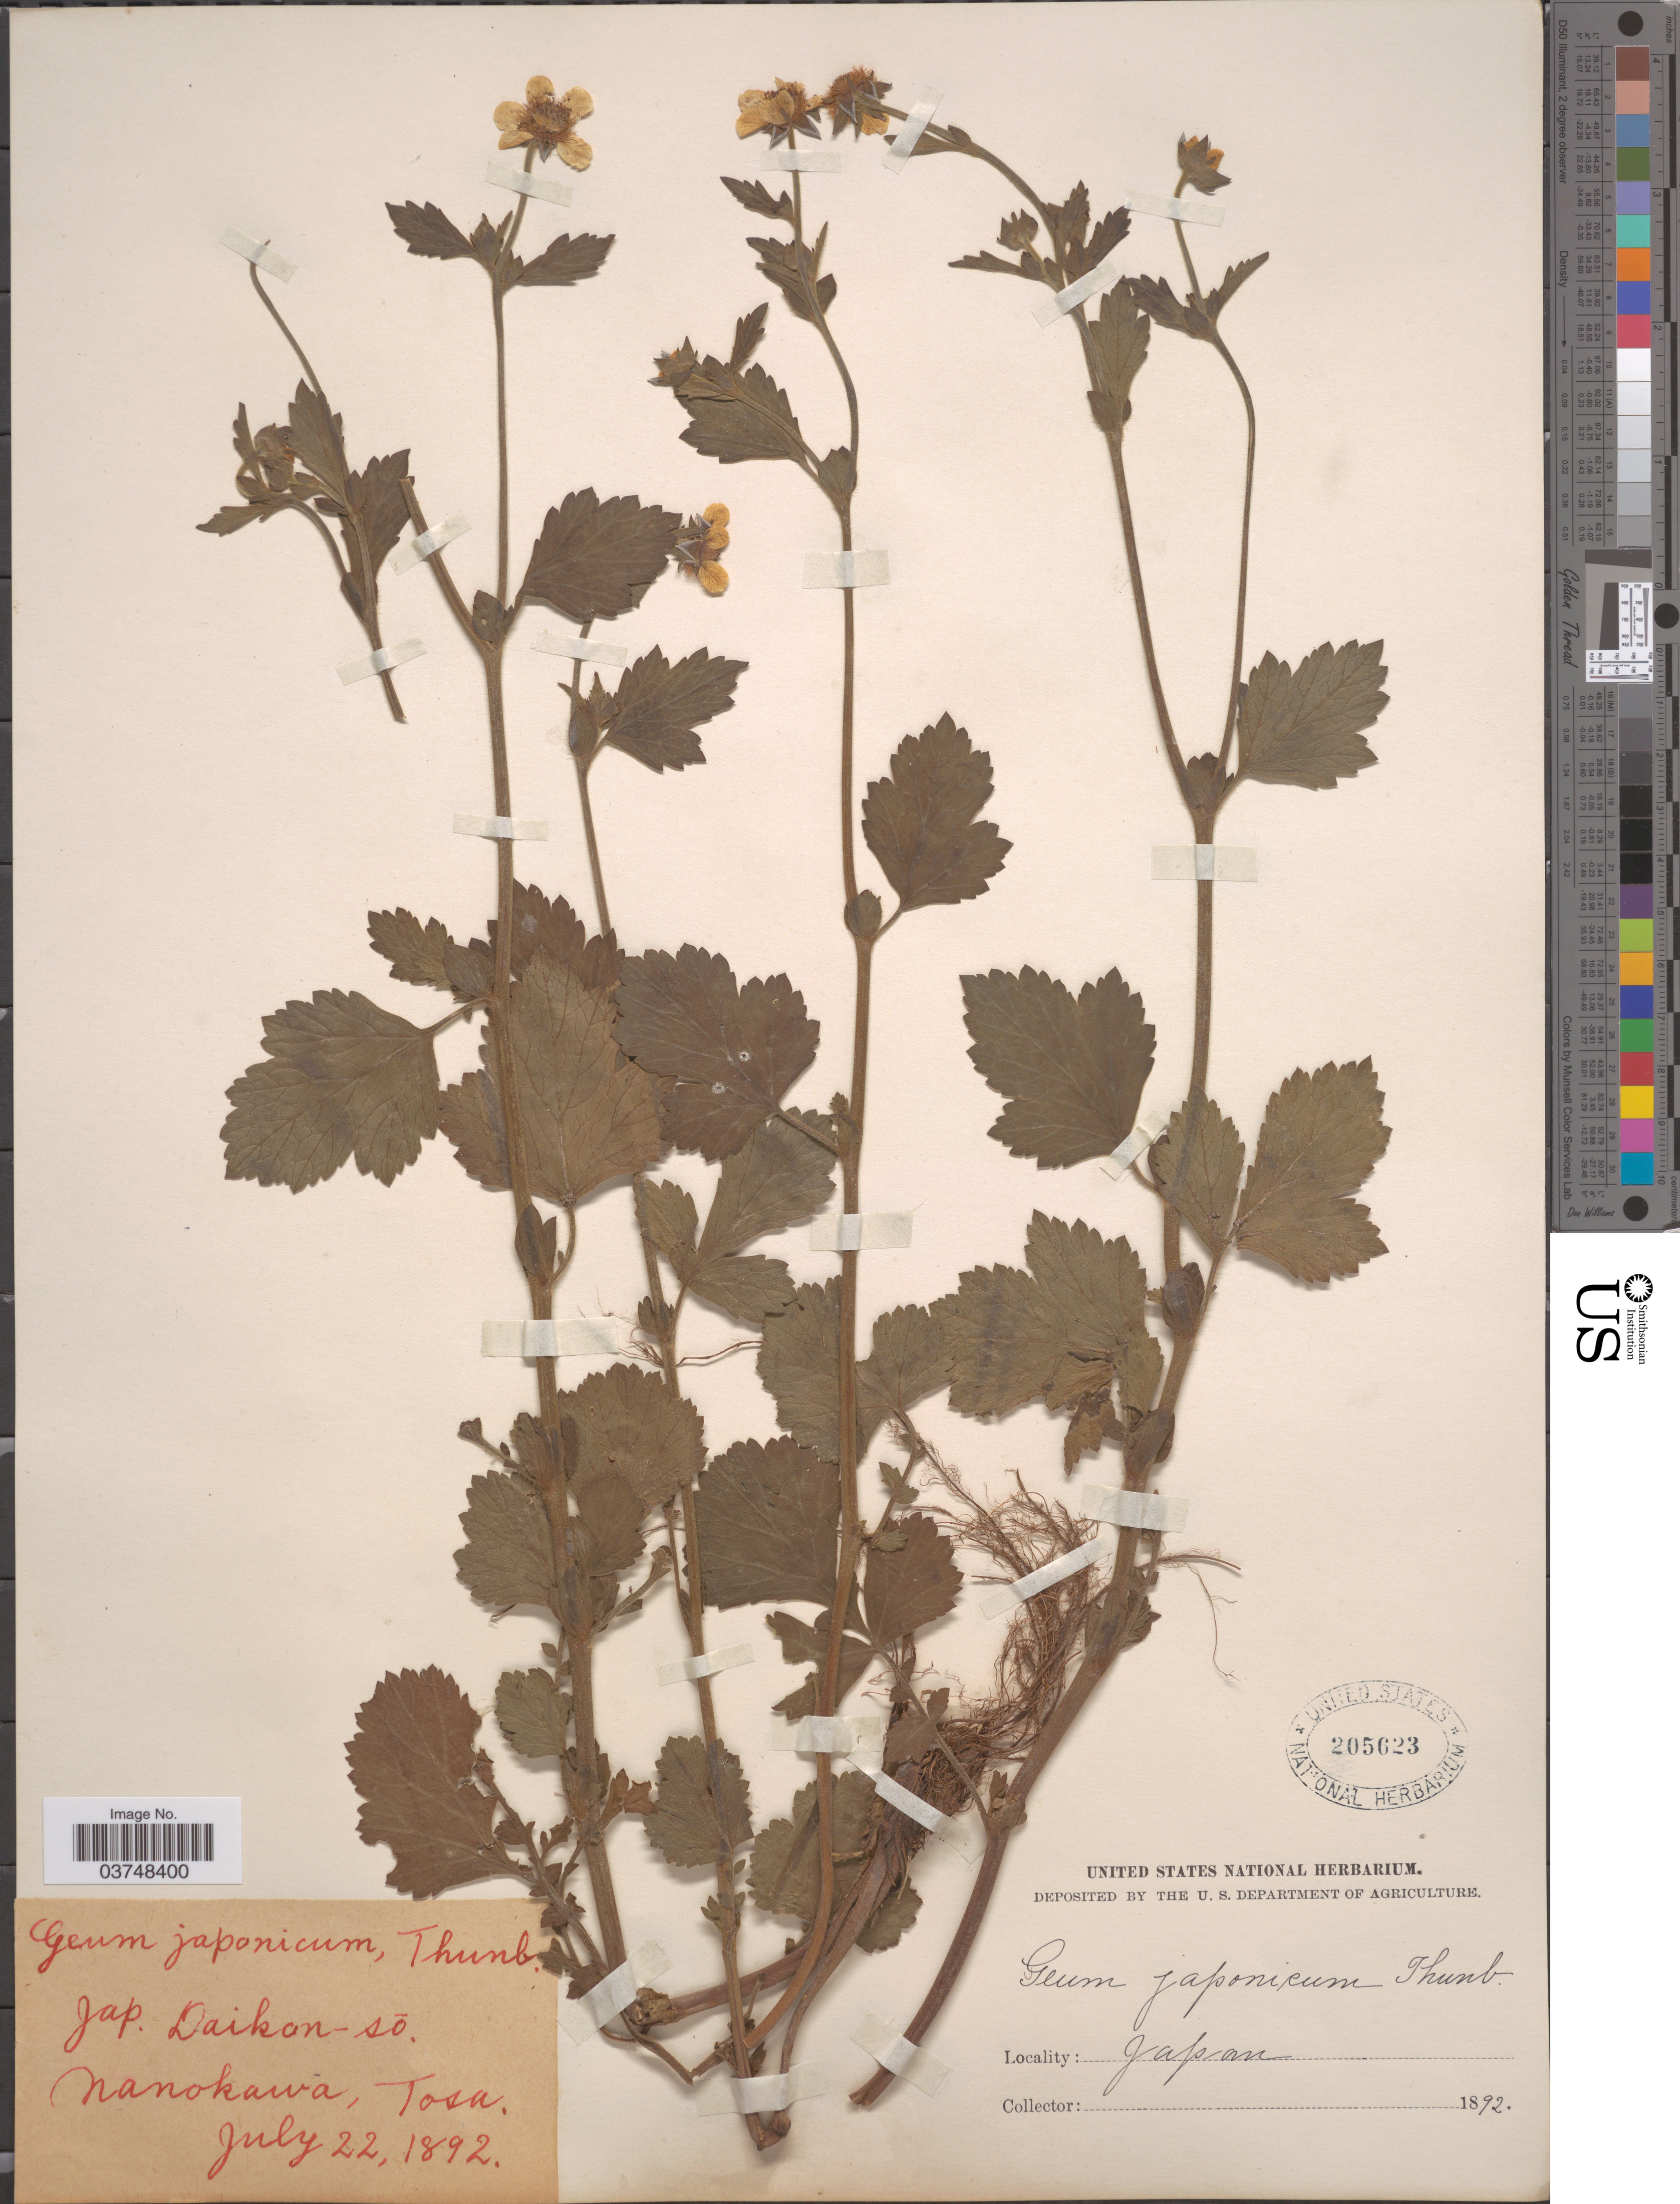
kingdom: Plantae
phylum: Tracheophyta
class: Magnoliopsida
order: Rosales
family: Rosaceae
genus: Geum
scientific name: Geum japonicum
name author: Thunb.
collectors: ex herb. United States National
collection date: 1892-07-22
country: Japan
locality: Nanokawa, Tosa.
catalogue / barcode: US 205623